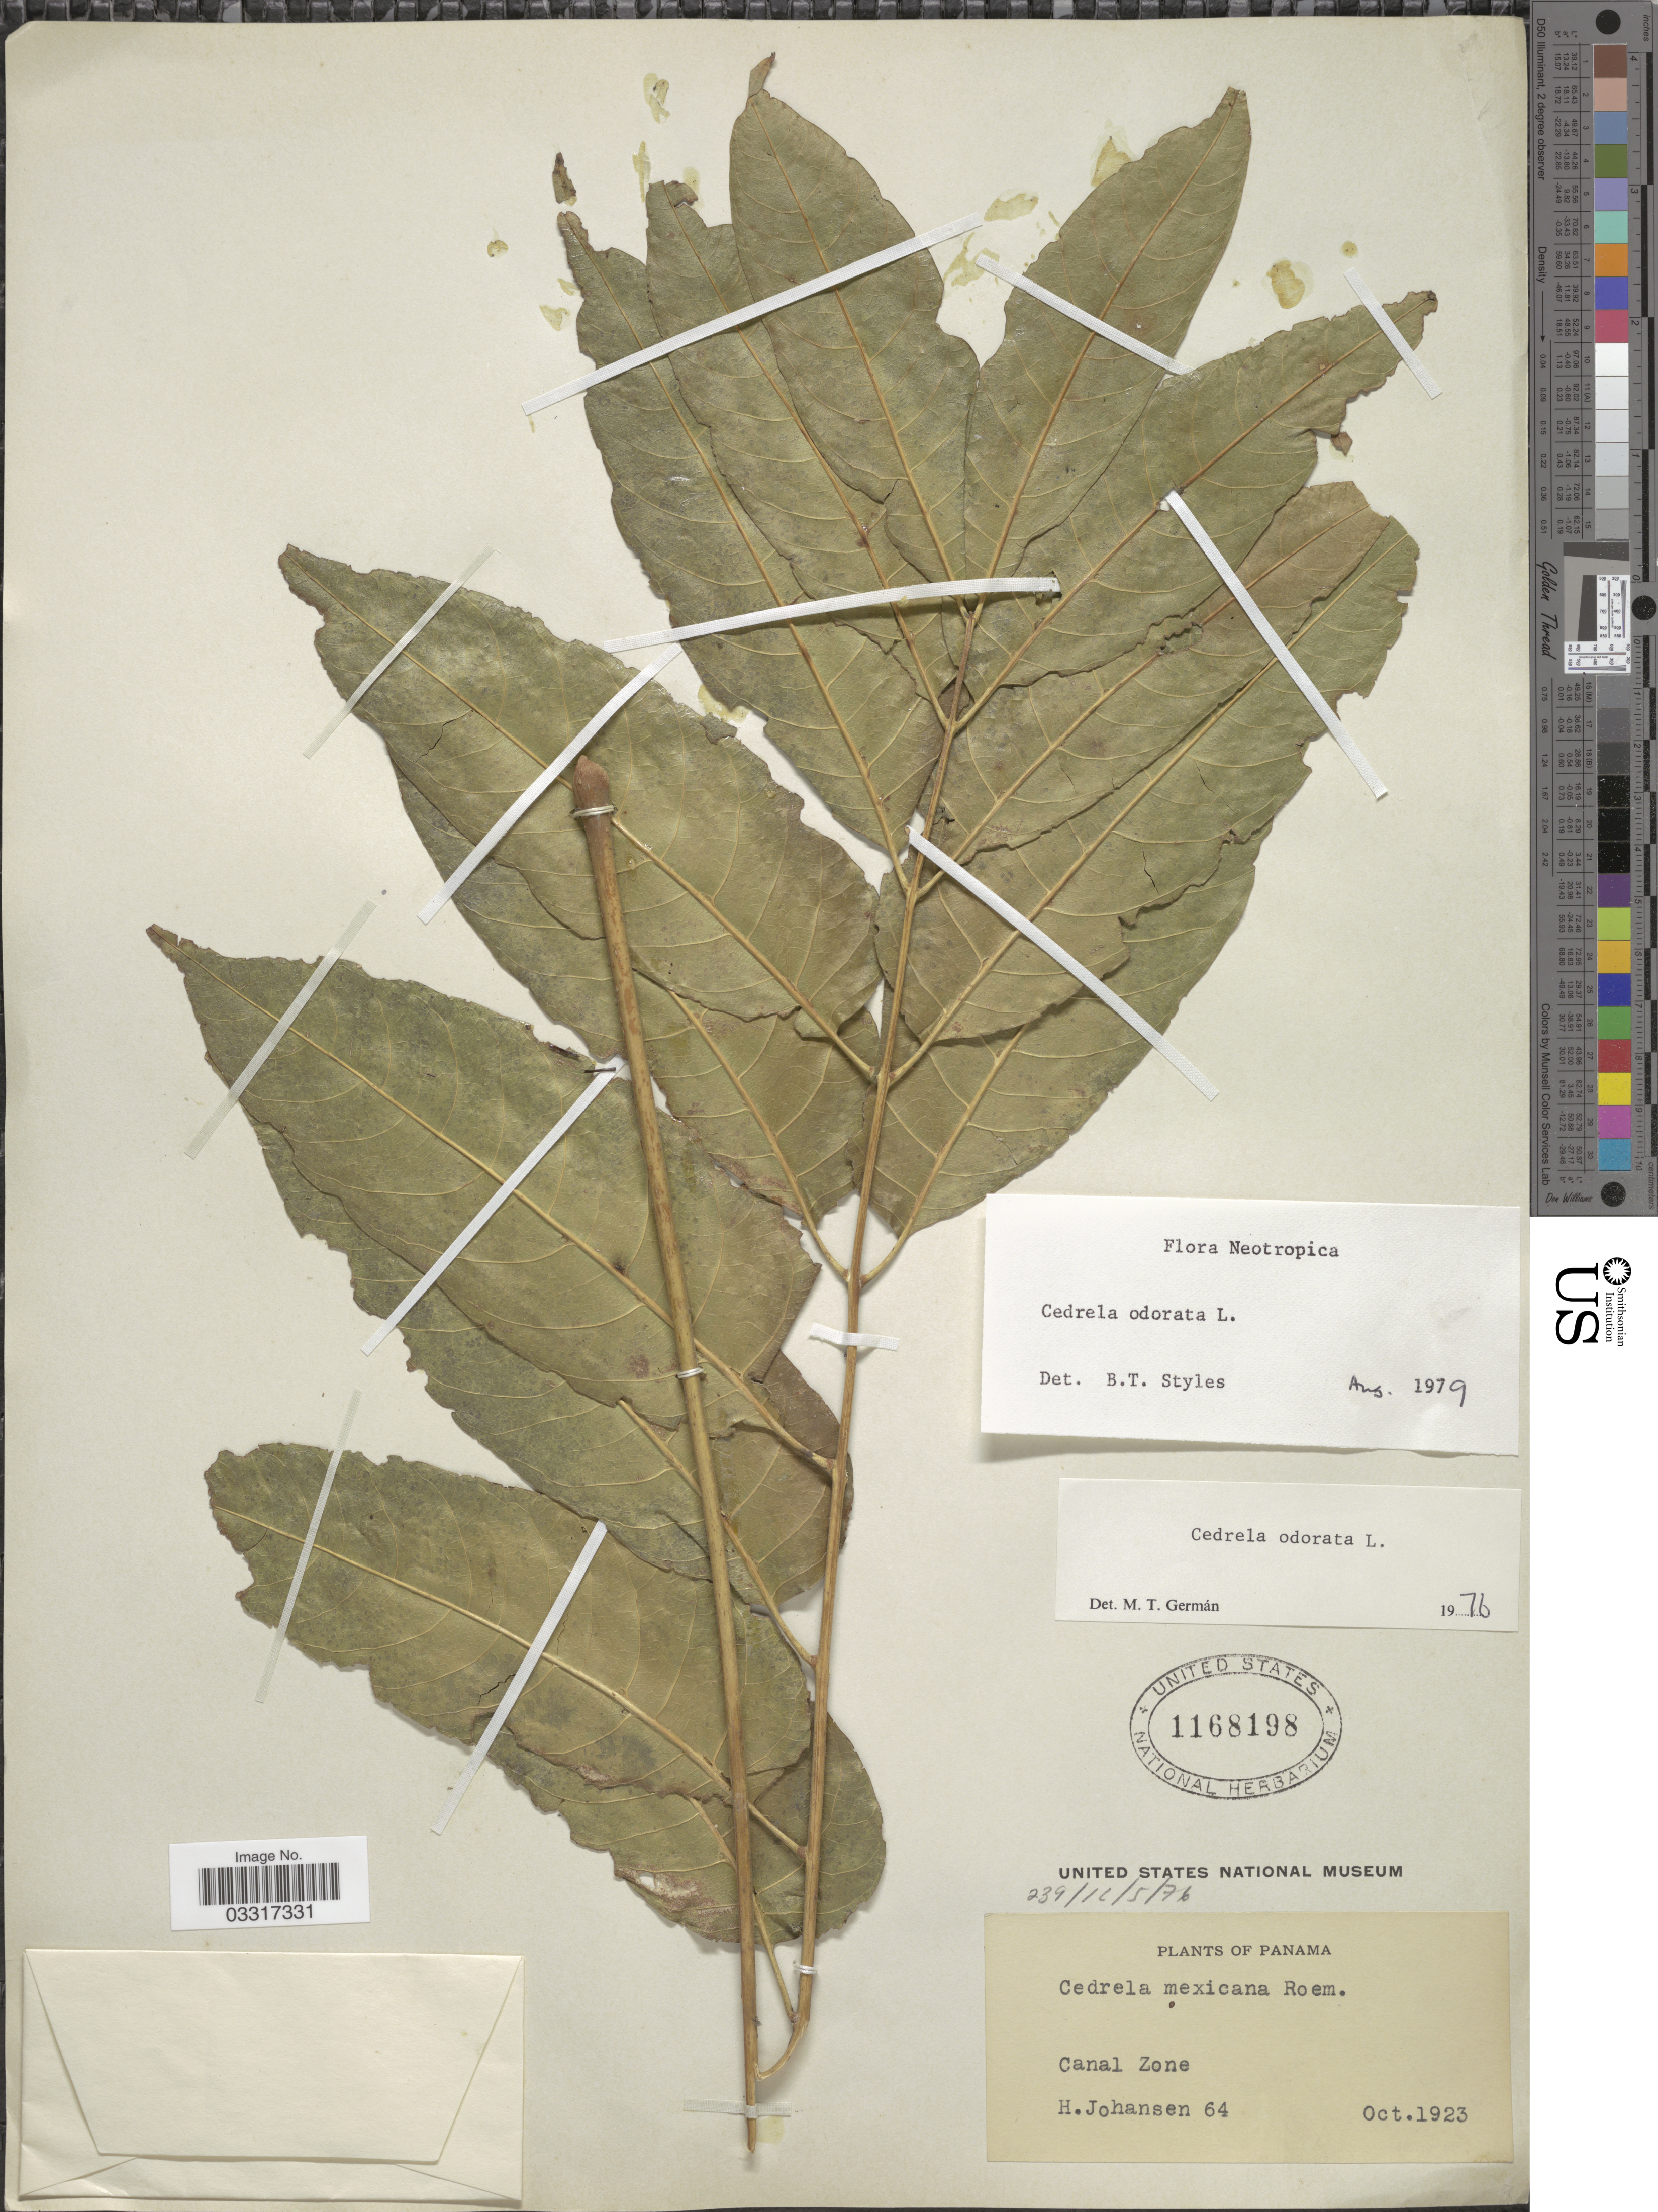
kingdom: Plantae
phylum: Tracheophyta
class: Magnoliopsida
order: Sapindales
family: Meliaceae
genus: Cedrela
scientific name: Cedrela odorata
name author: L.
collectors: H. Johansen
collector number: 64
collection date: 1923-10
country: Panama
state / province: Colón / Panamá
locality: Canal Zone.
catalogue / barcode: US 1168198